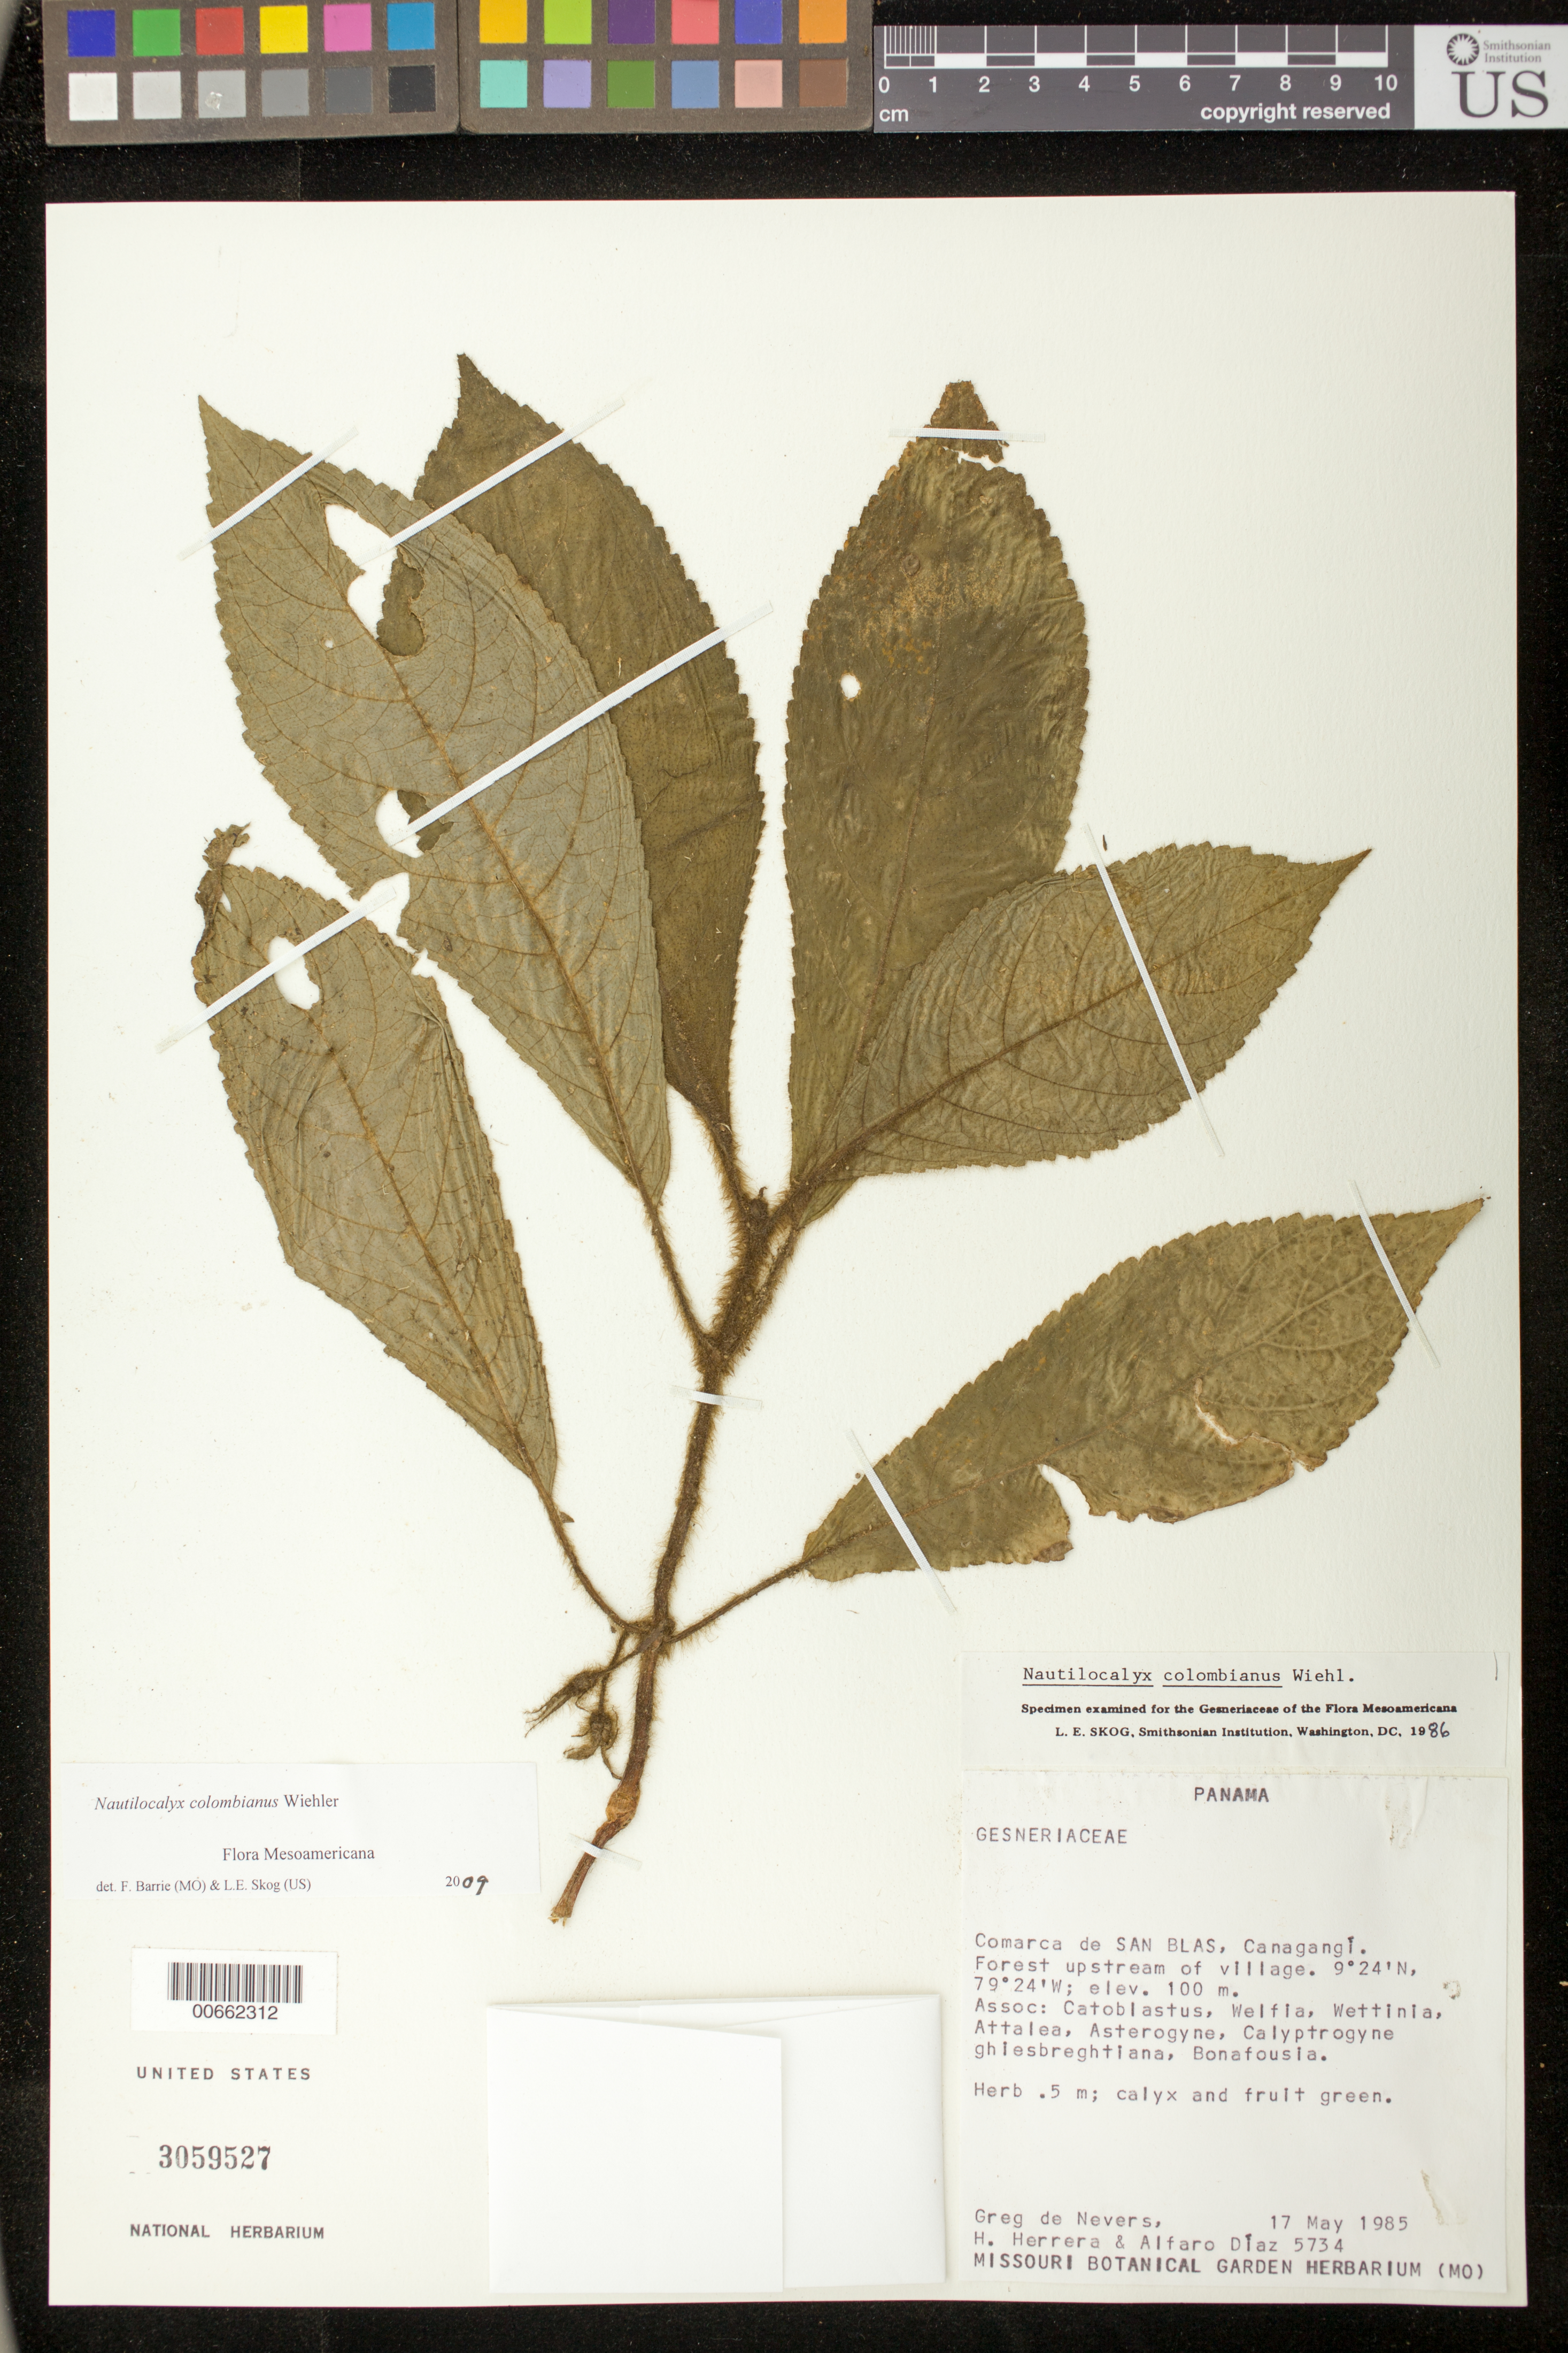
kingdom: Plantae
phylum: Tracheophyta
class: Magnoliopsida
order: Lamiales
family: Gesneriaceae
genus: Nautilocalyx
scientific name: Nautilocalyx colombianus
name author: Wiehler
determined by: Skog, Laurence E.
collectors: G. C. de Nevers, H. Herrera & A. Díaz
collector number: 5734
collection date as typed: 17 May 1985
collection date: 1985-05-17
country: Panama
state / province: Kuna Yala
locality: Canagangí, forest upstream of village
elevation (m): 100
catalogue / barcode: US 3059527